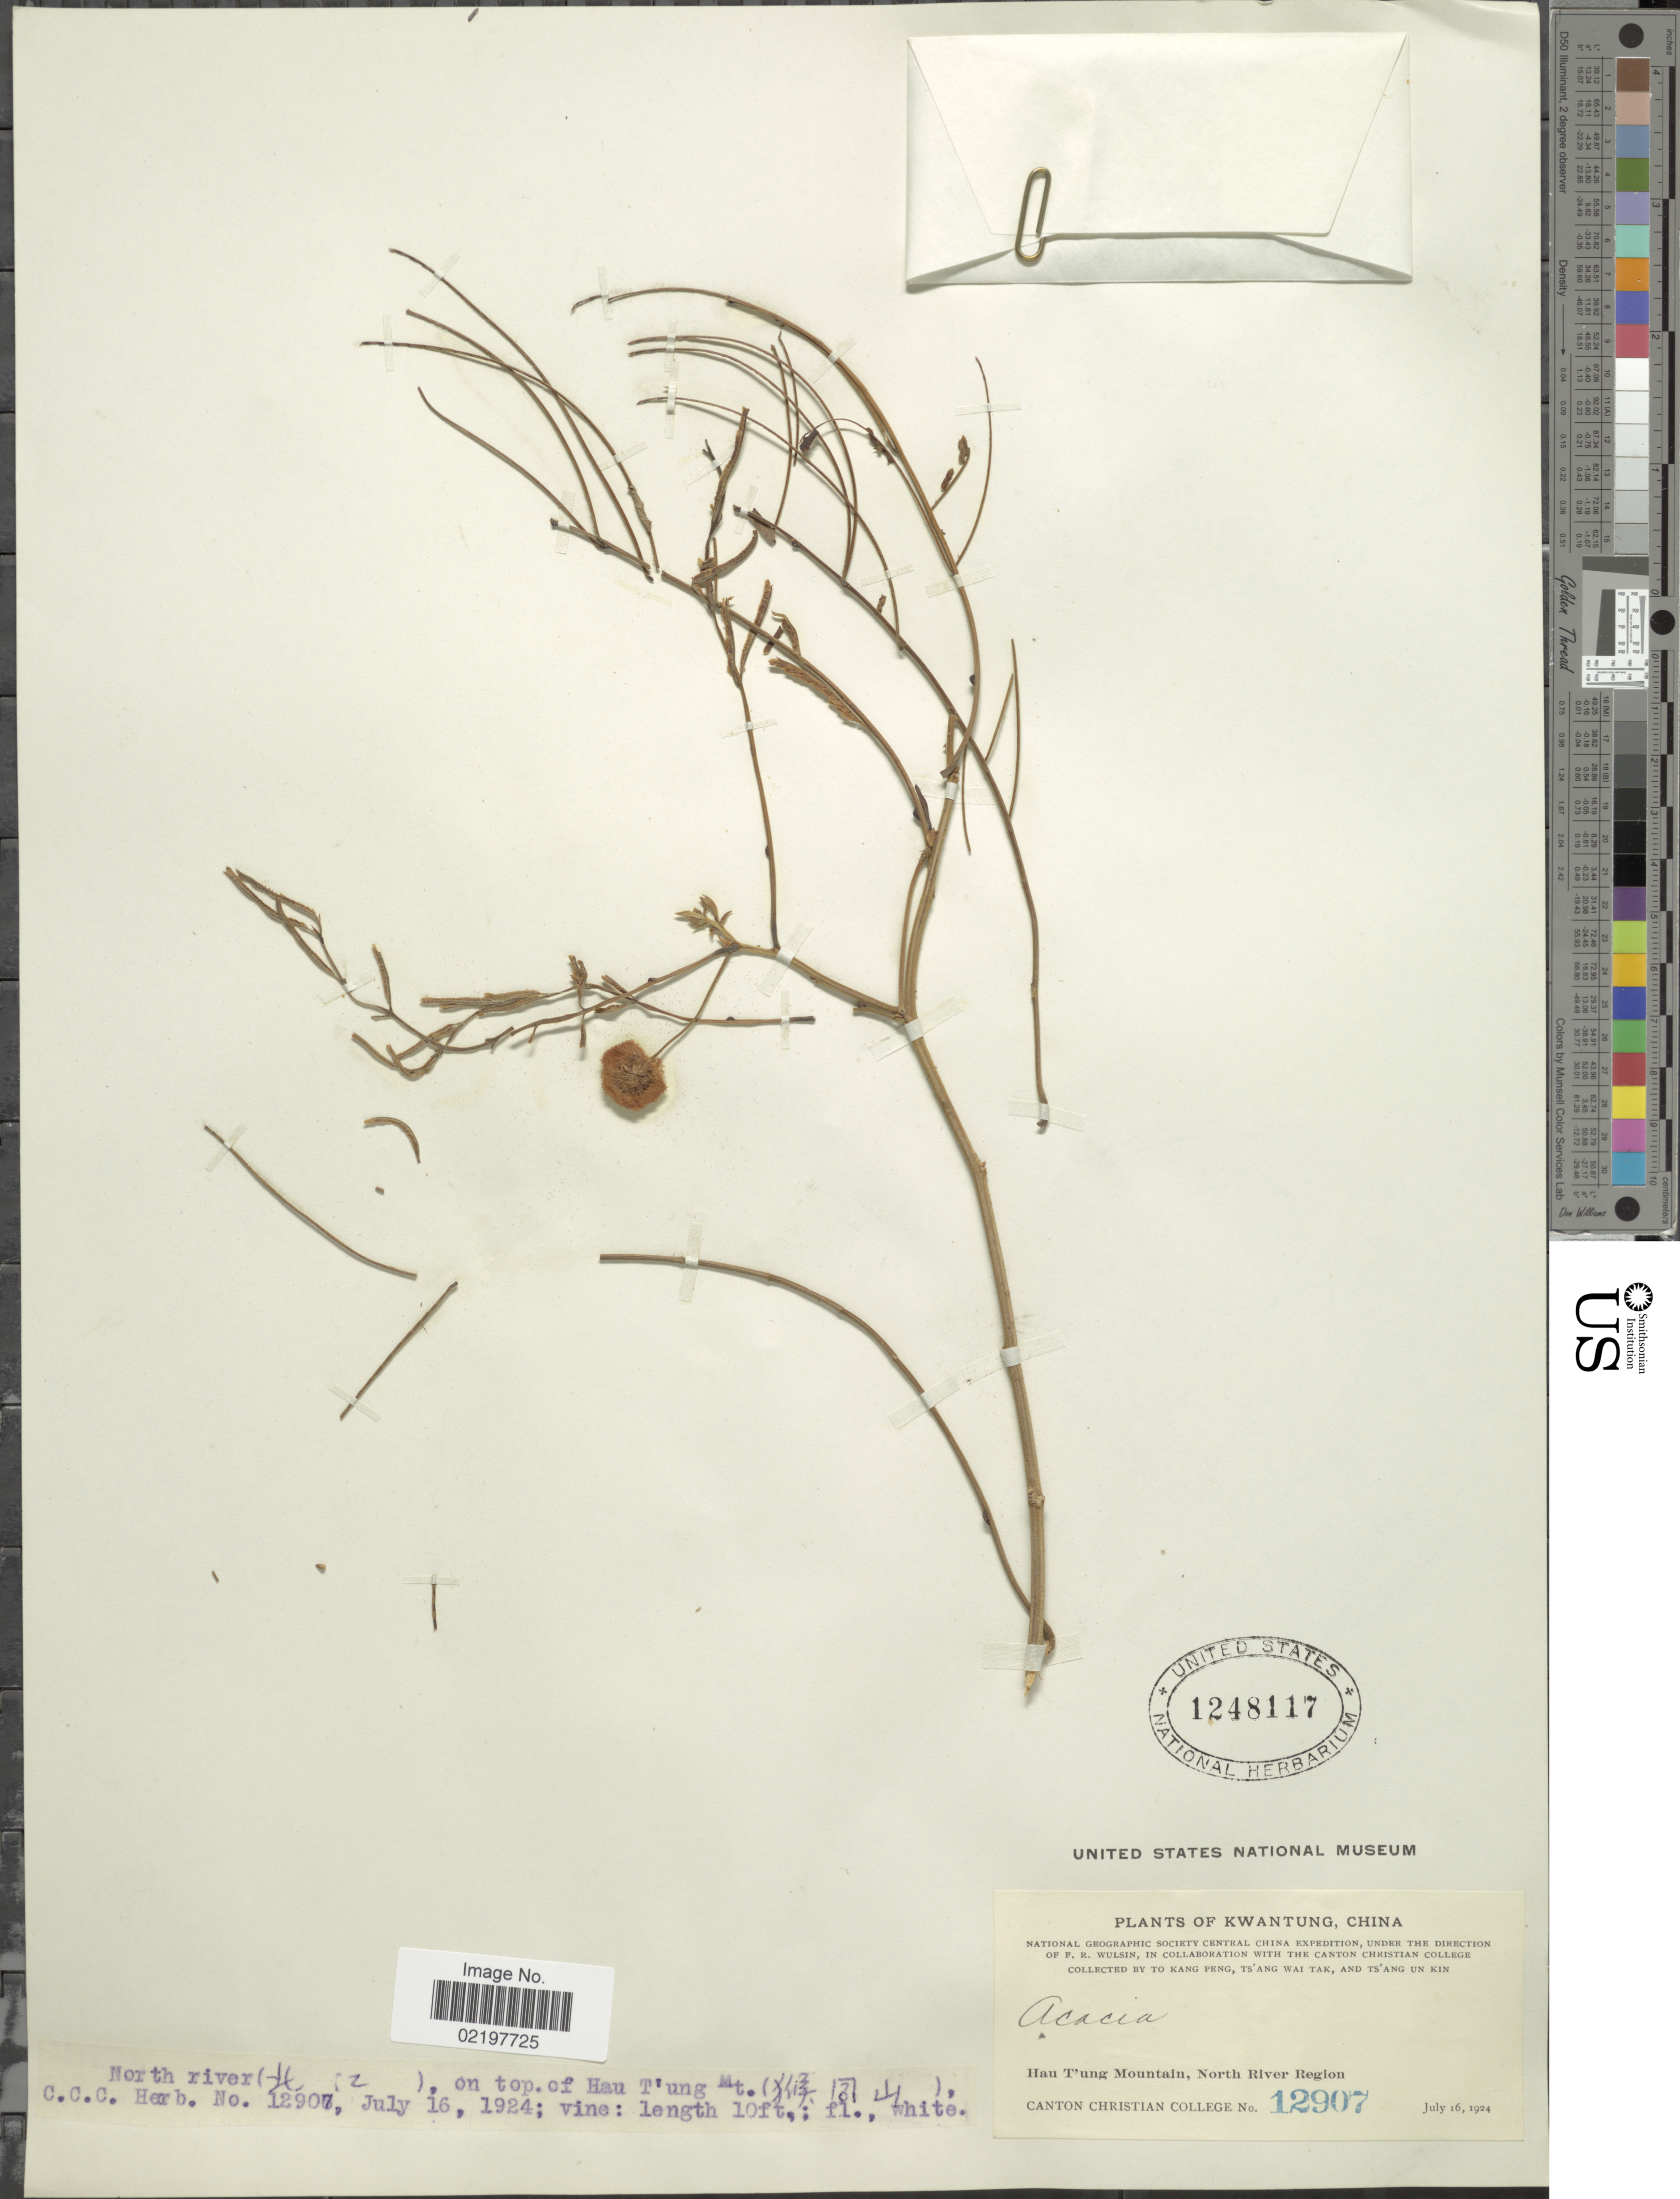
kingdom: Plantae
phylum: Tracheophyta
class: Magnoliopsida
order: Fabales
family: Fabaceae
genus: Senegalia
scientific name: Senegalia rugata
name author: (Lam.) Britton & Rose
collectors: Canton Christian College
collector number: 12907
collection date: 1924-07-16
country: China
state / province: Guangdong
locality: Kwangtung, Hau T' ung Mountain, North River Region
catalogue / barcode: US 1248117